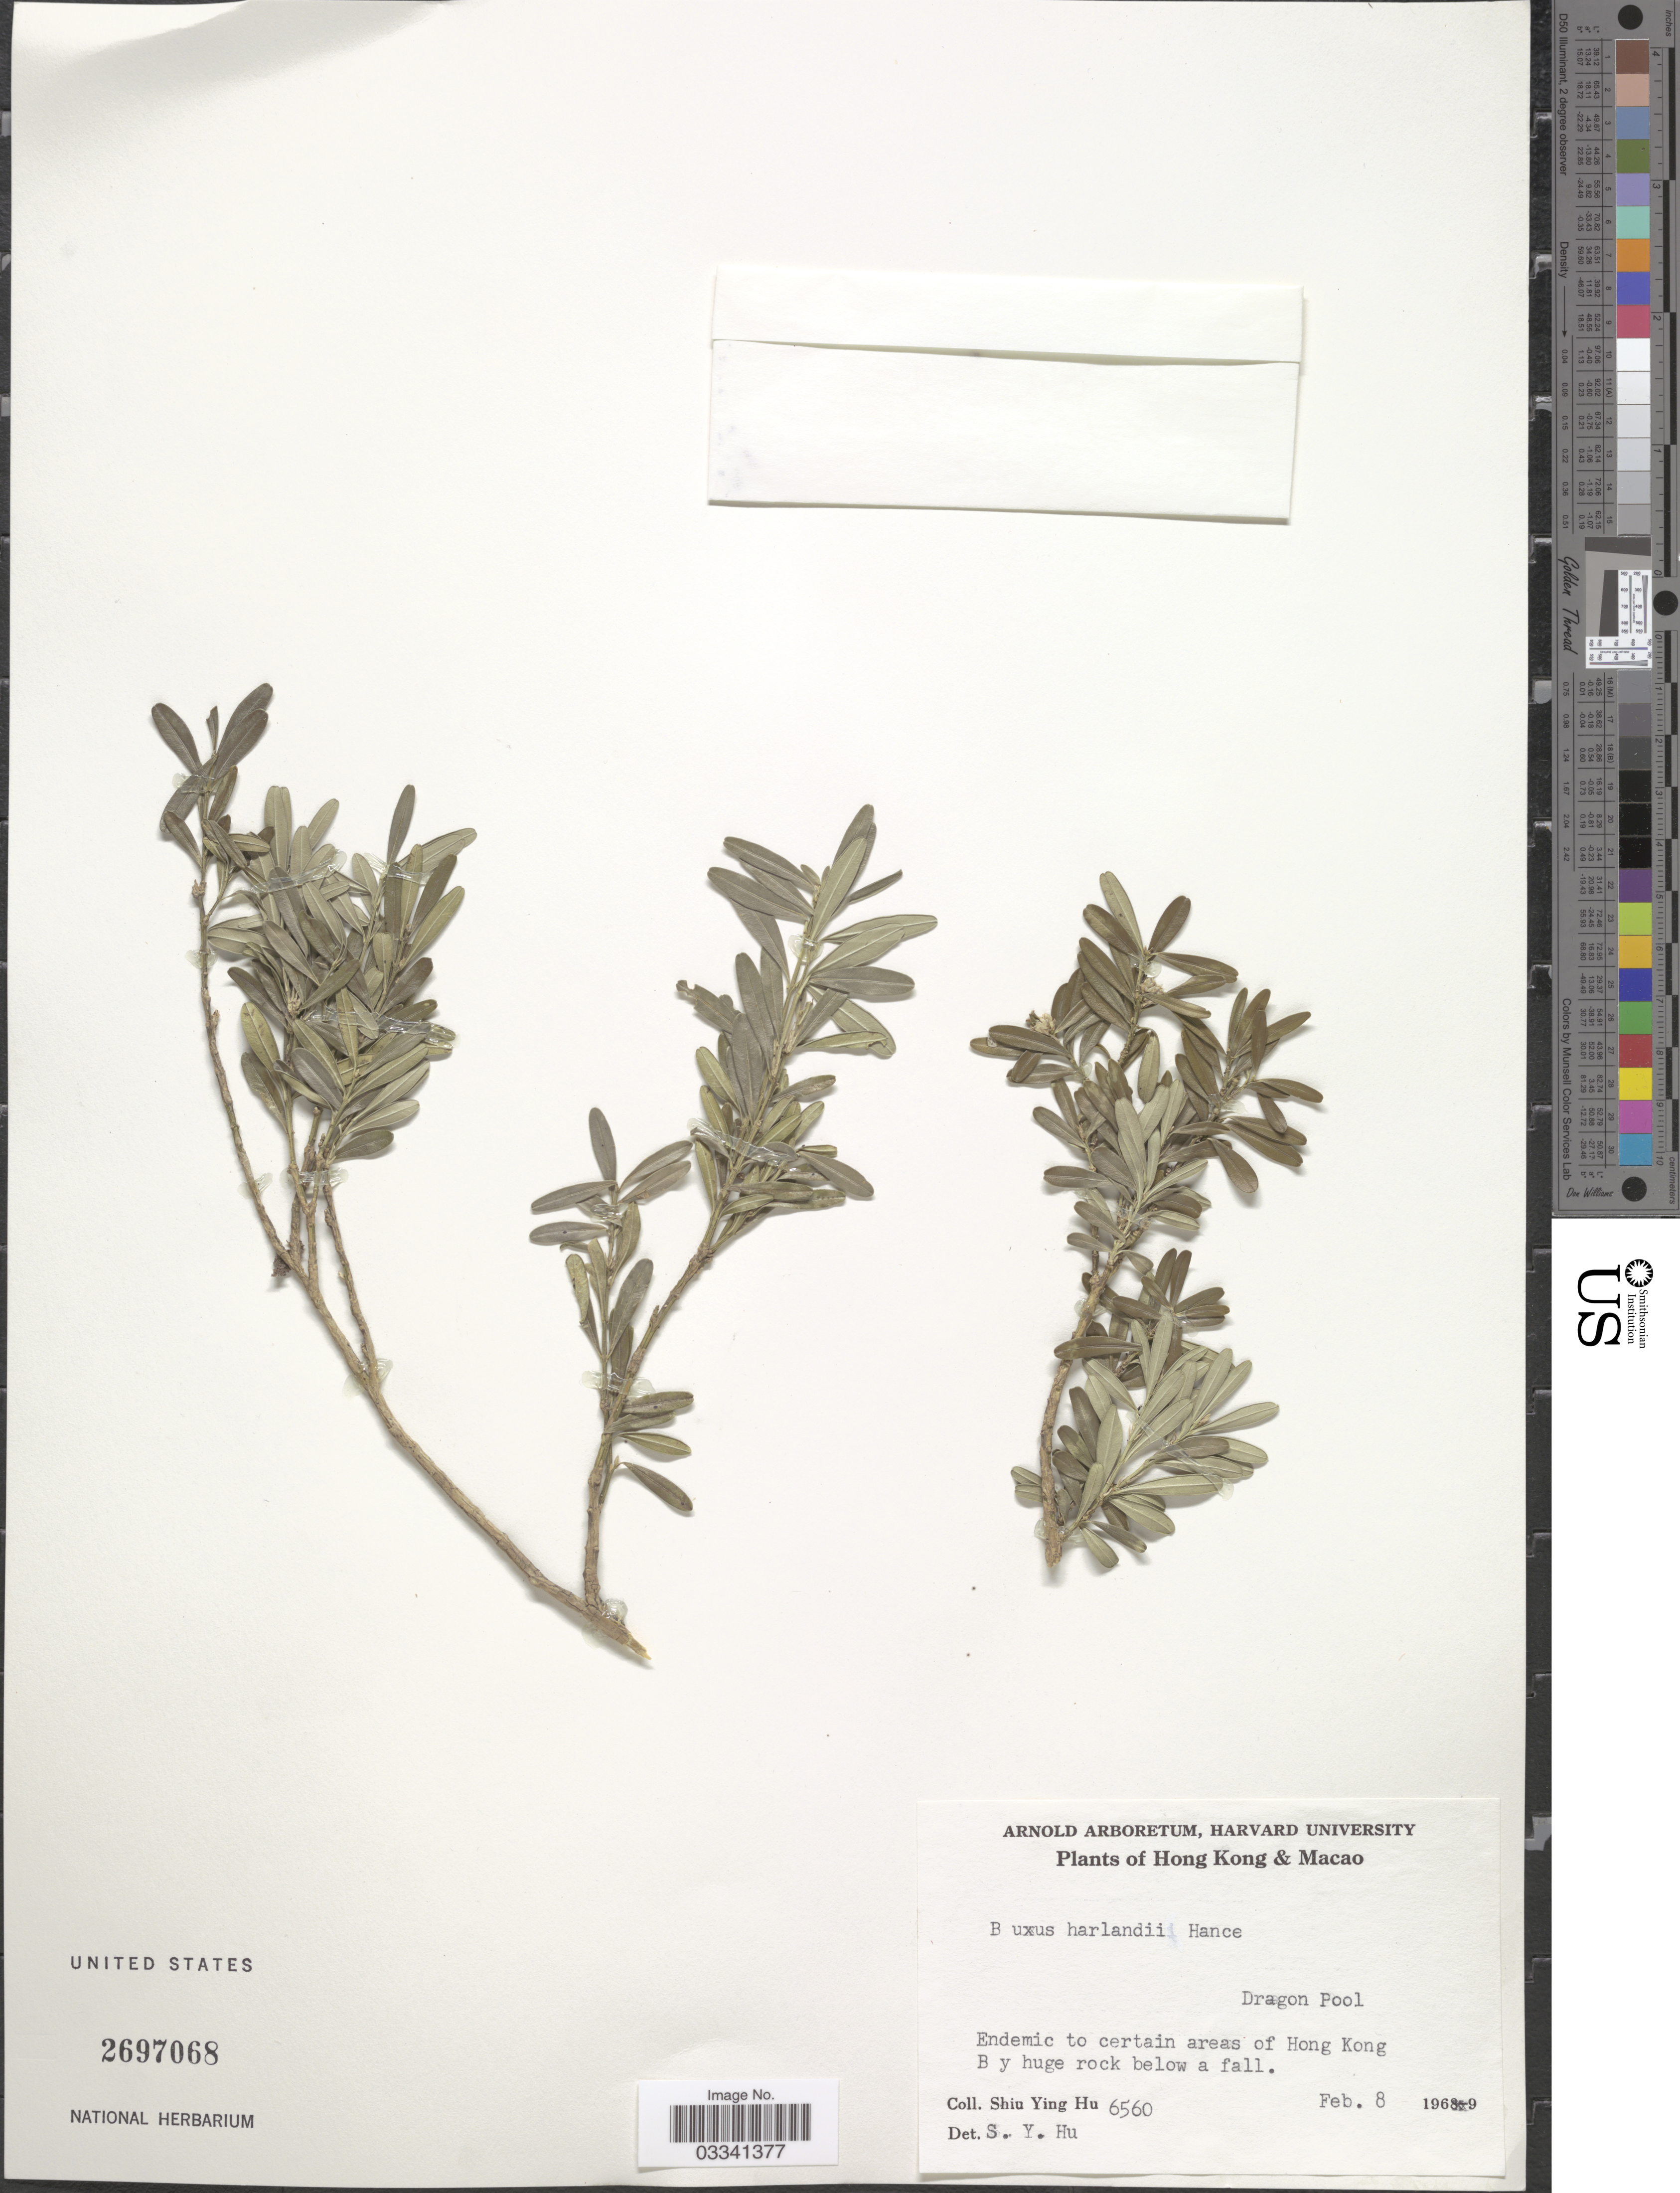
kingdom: Plantae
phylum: Tracheophyta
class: Magnoliopsida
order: Buxales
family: Buxaceae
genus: Buxus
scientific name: Buxus harlandii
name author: Hance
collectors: S. Y. Hu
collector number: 6560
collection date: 1969-02-08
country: China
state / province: Hong Kong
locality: Dragon Pool. Certain areas of Hong Kong.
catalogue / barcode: US 2697068